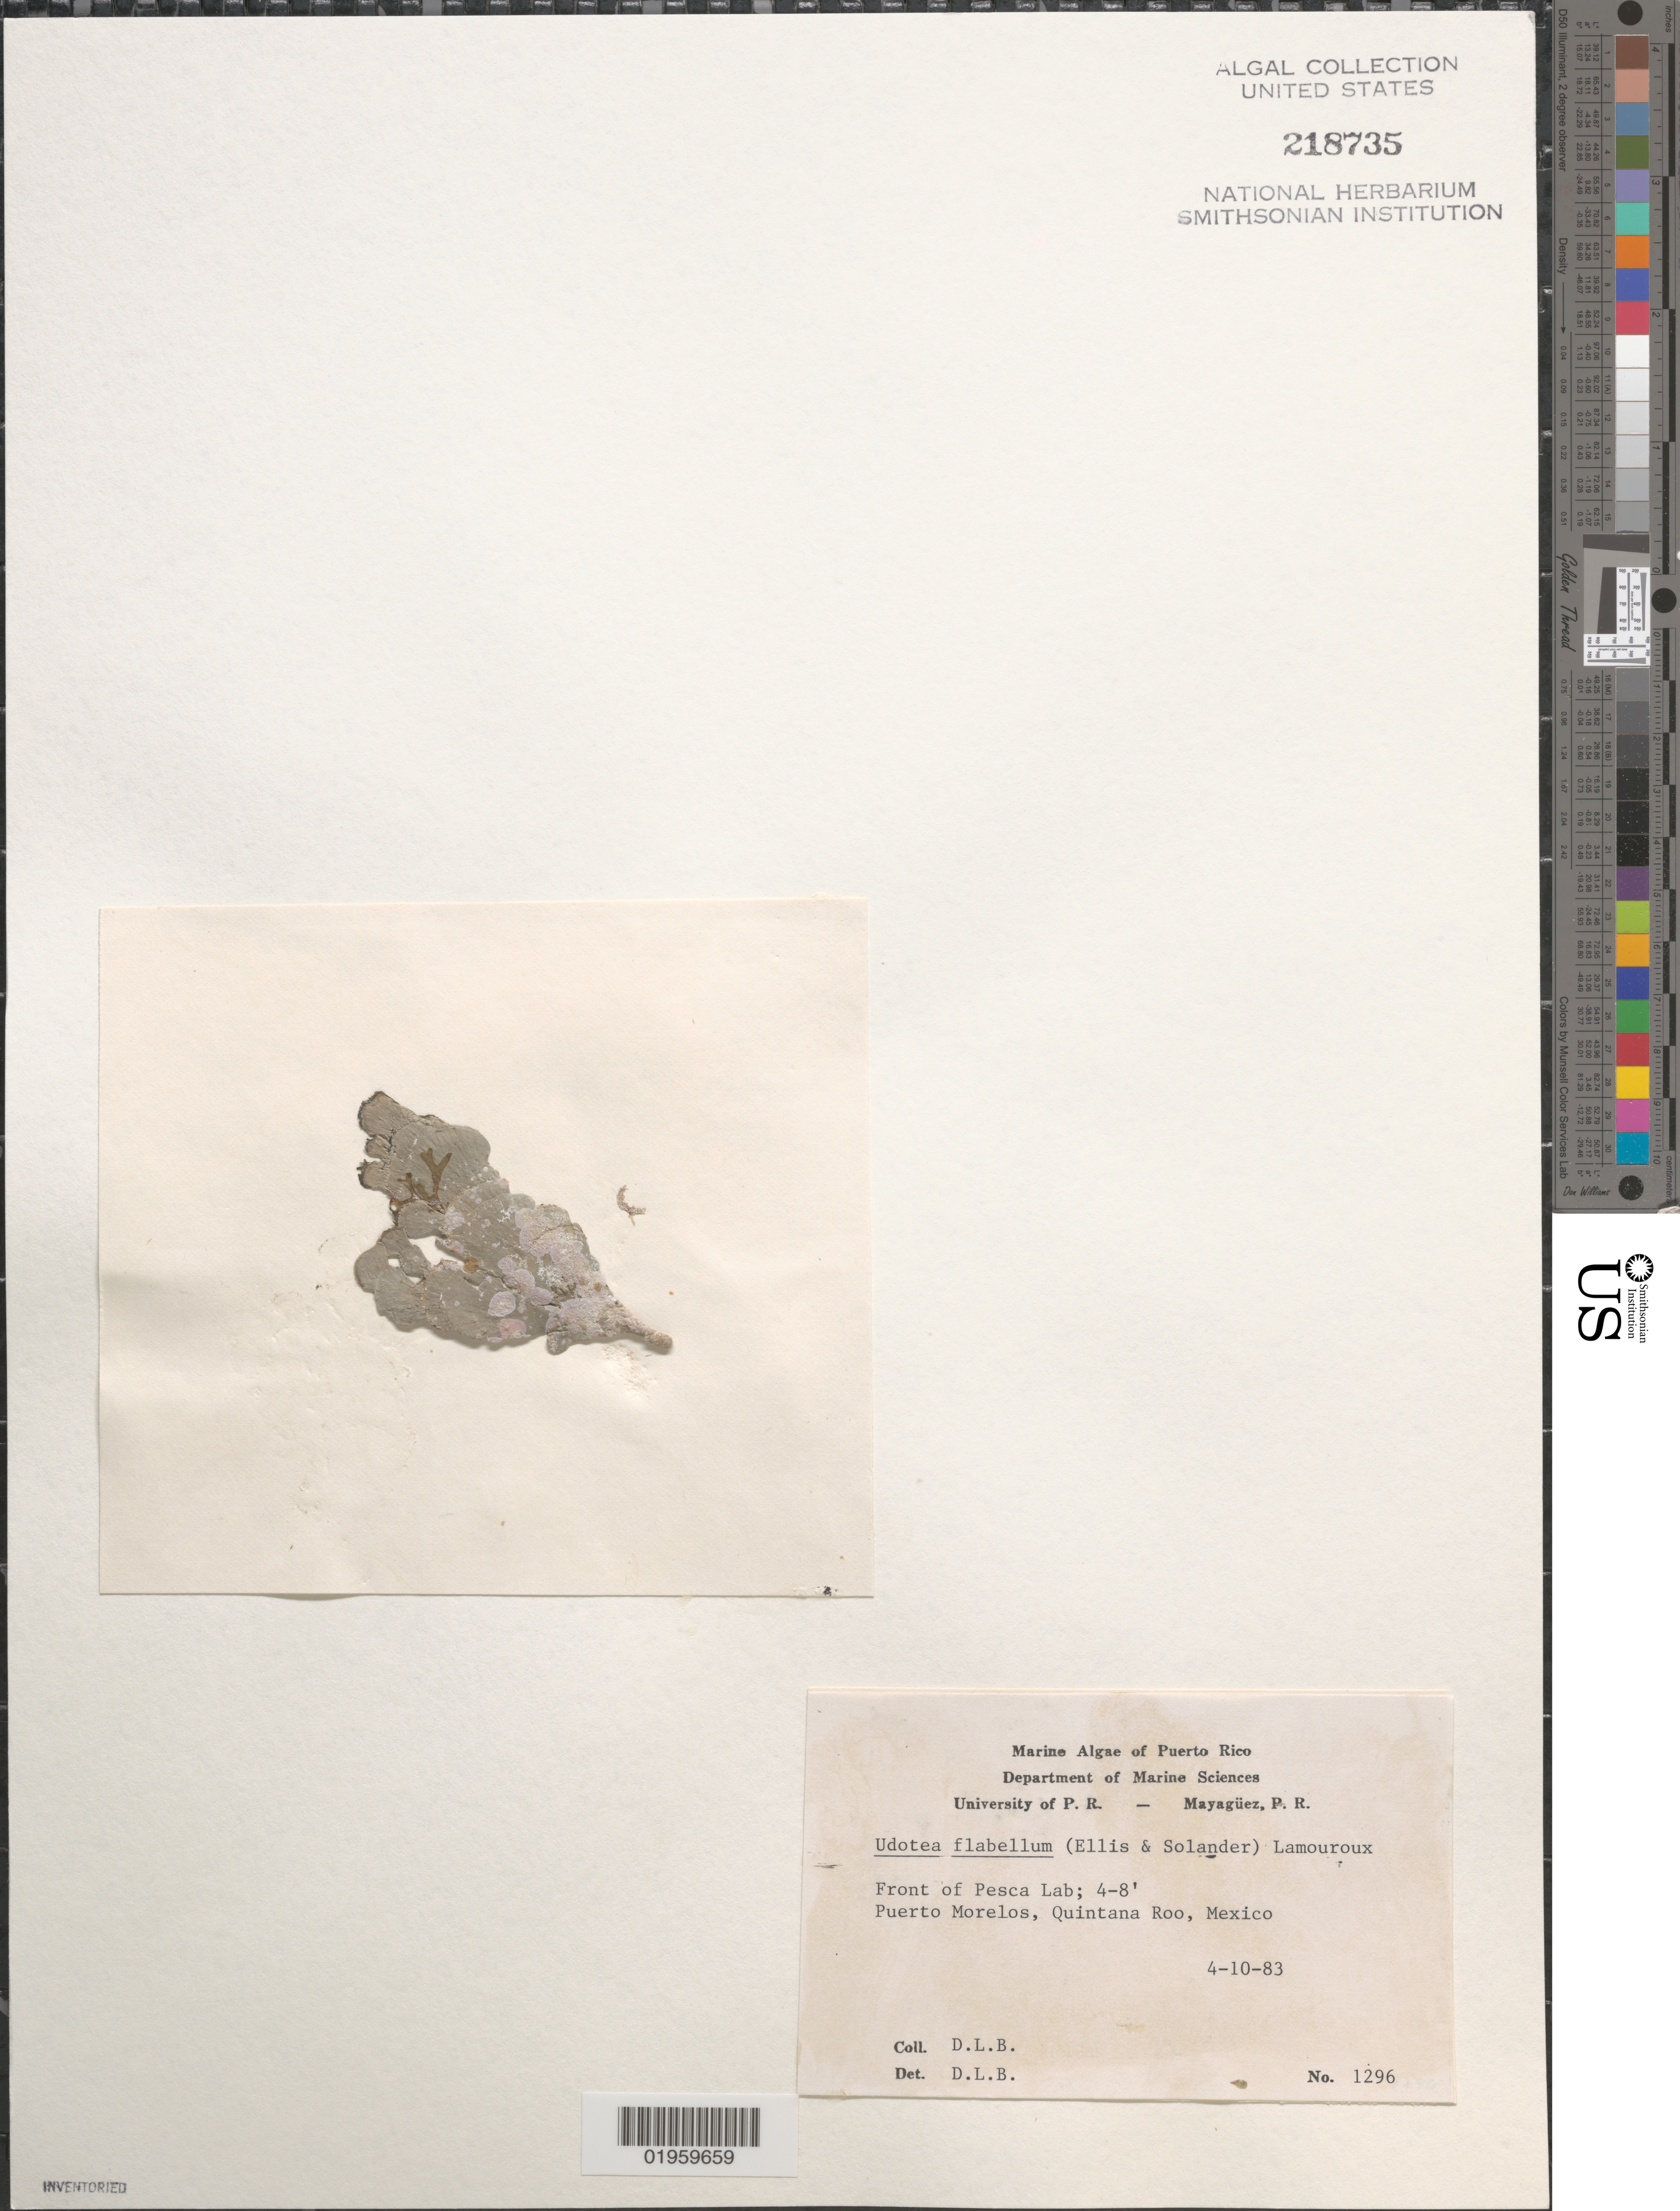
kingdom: Plantae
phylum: Chlorophyta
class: Ulvophyceae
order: Bryopsidales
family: Udoteaceae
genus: Udotea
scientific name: Udotea flabellum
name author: (J. Ellis & Sol.) M. Howe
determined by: Ballantine, D. L.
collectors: D.L. Ballantine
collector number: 1296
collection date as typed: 10 Apr 1983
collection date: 1983-04-10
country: Mexico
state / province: Quintana Roo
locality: Puerto Morelos, front of Pesca Laboratory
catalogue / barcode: US 218735